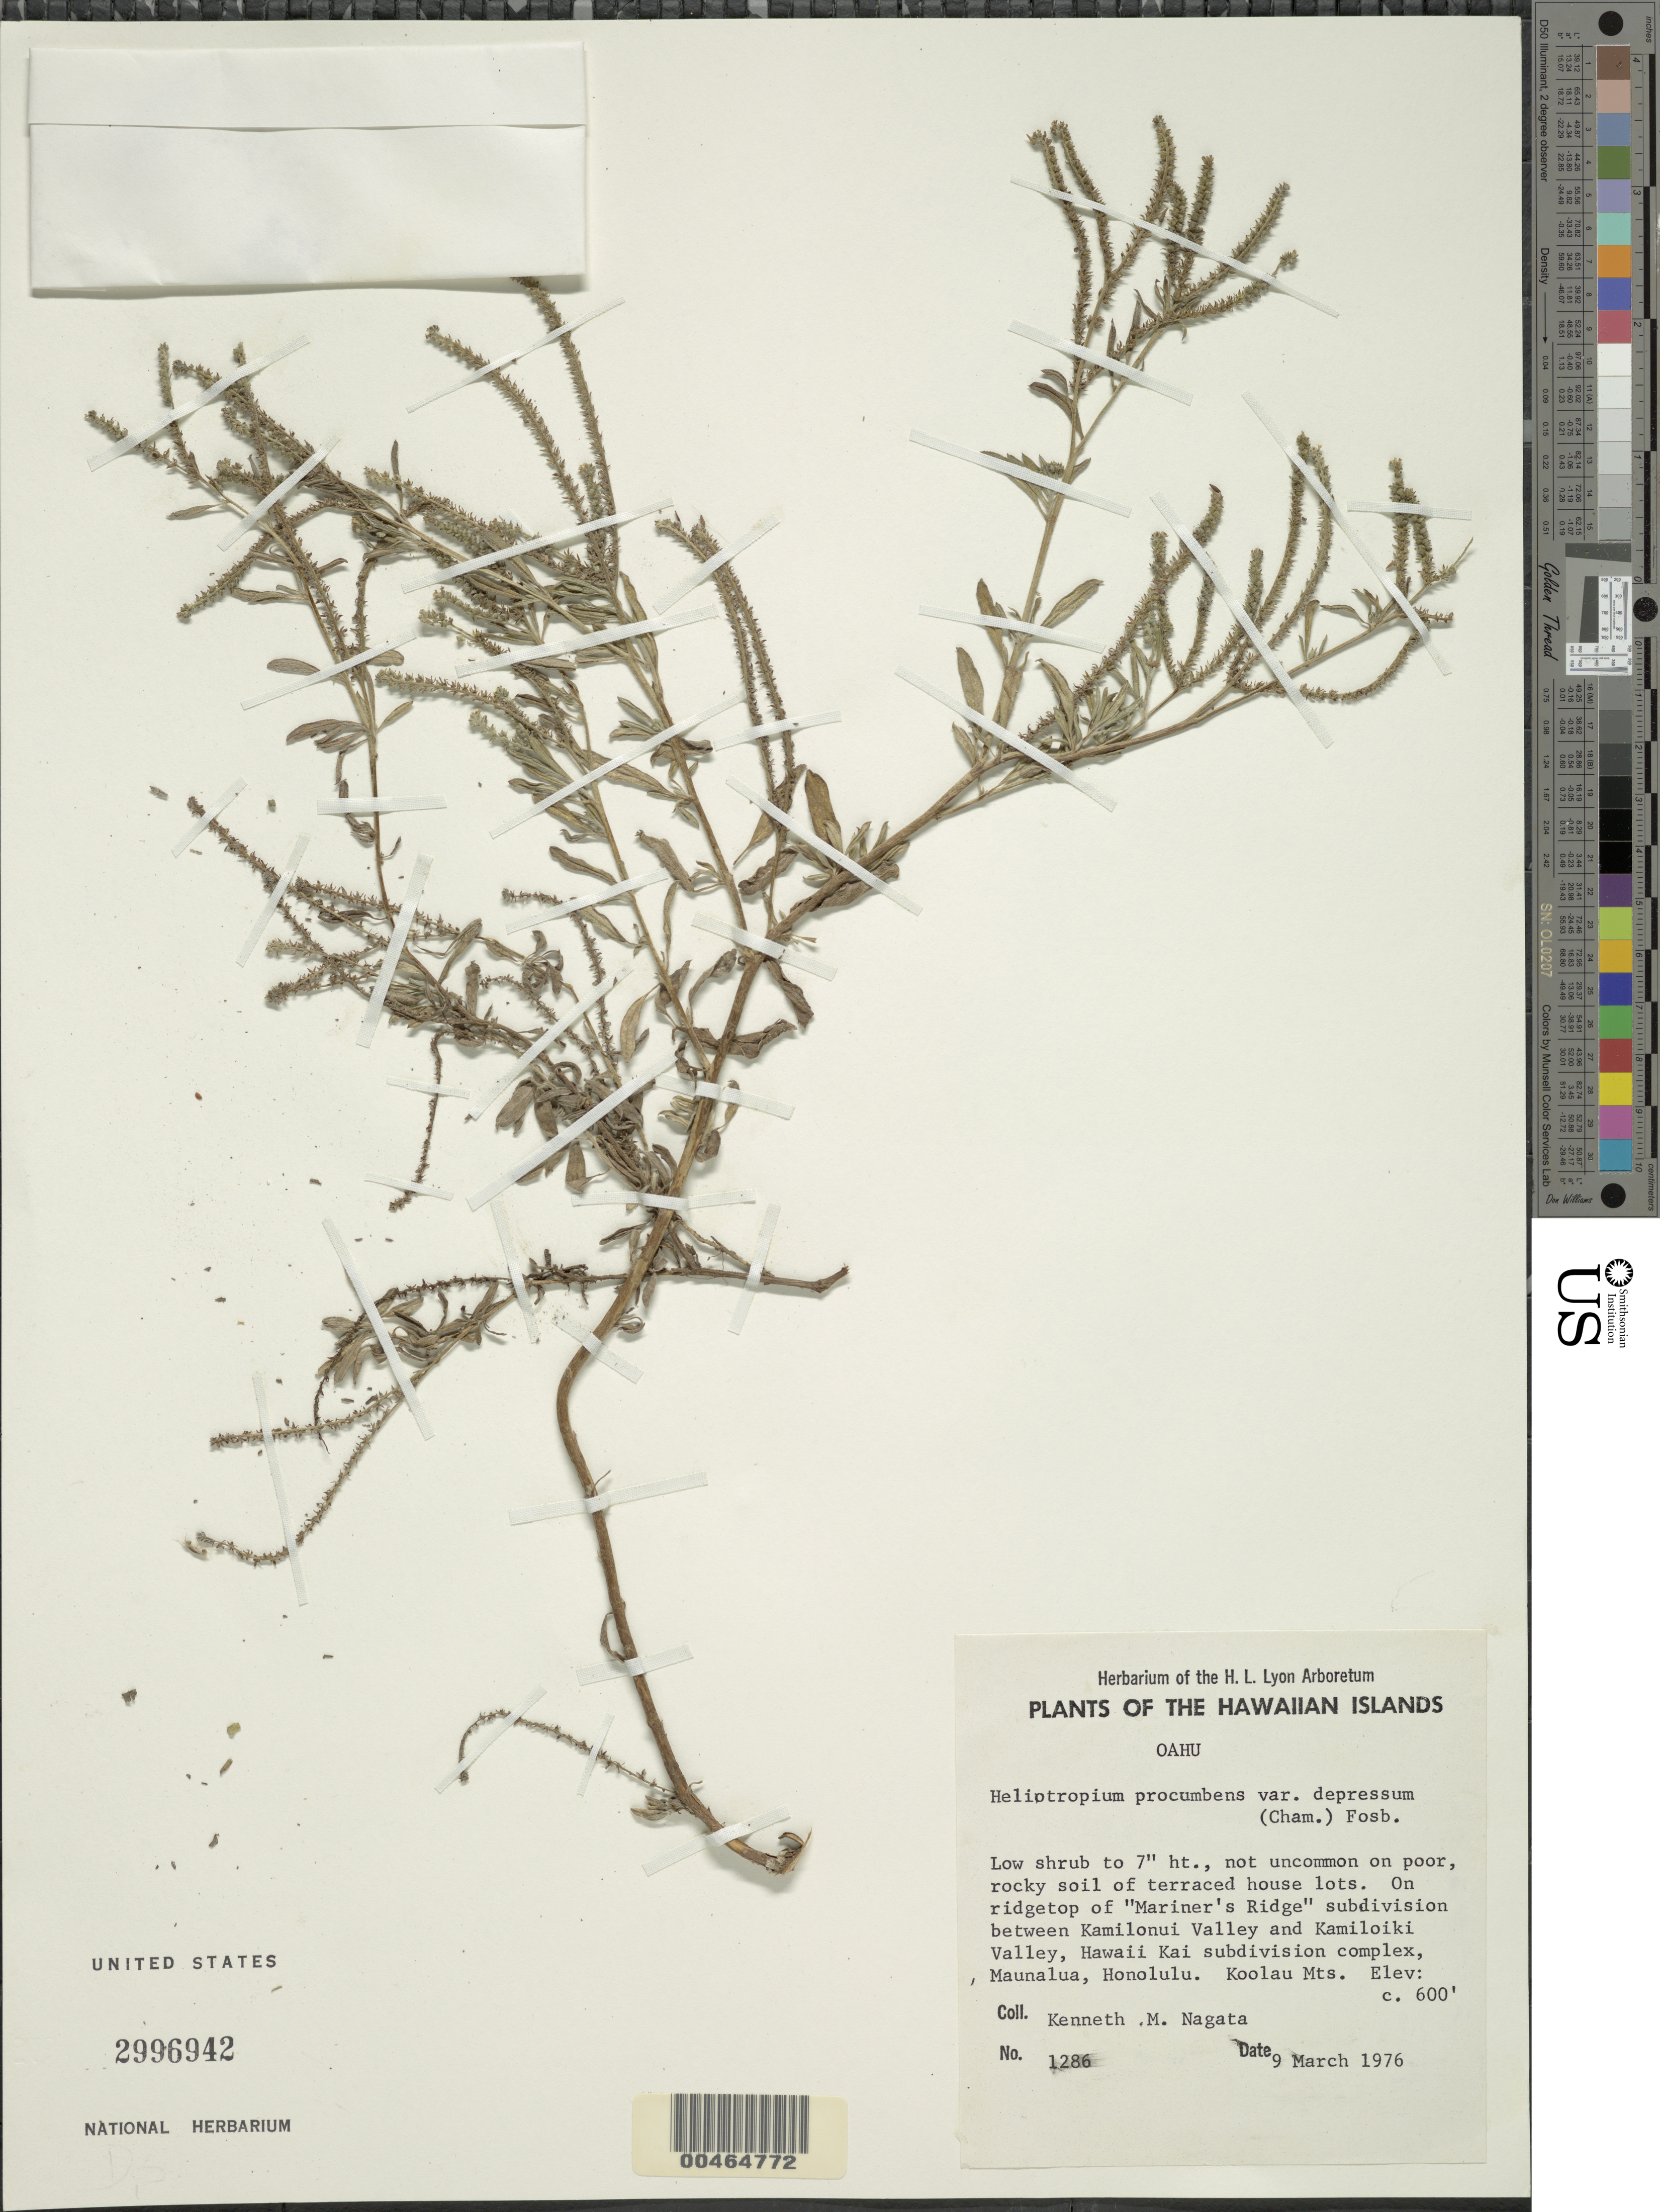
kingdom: Plantae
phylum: Tracheophyta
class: Magnoliopsida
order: Boraginales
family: Heliotropiaceae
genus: Euploca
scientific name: Euploca procumbens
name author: (Mill.) Diane & Hilger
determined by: Wagner, W. L., (BOT), Smithsonian Institution - National Museum of Natural History (UNITED STATES)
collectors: K. Nagata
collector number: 1286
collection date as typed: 9 Mar 1976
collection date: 1976-03-09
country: United States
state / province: Hawaii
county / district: Honolulu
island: Oahu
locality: Mariner's Ridge subdivision between Kamilonui Valley and Kamiloiki Valley, Hawaii Kai subdivision complex, Maunalua, Honolu...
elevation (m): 183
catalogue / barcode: US 2996942